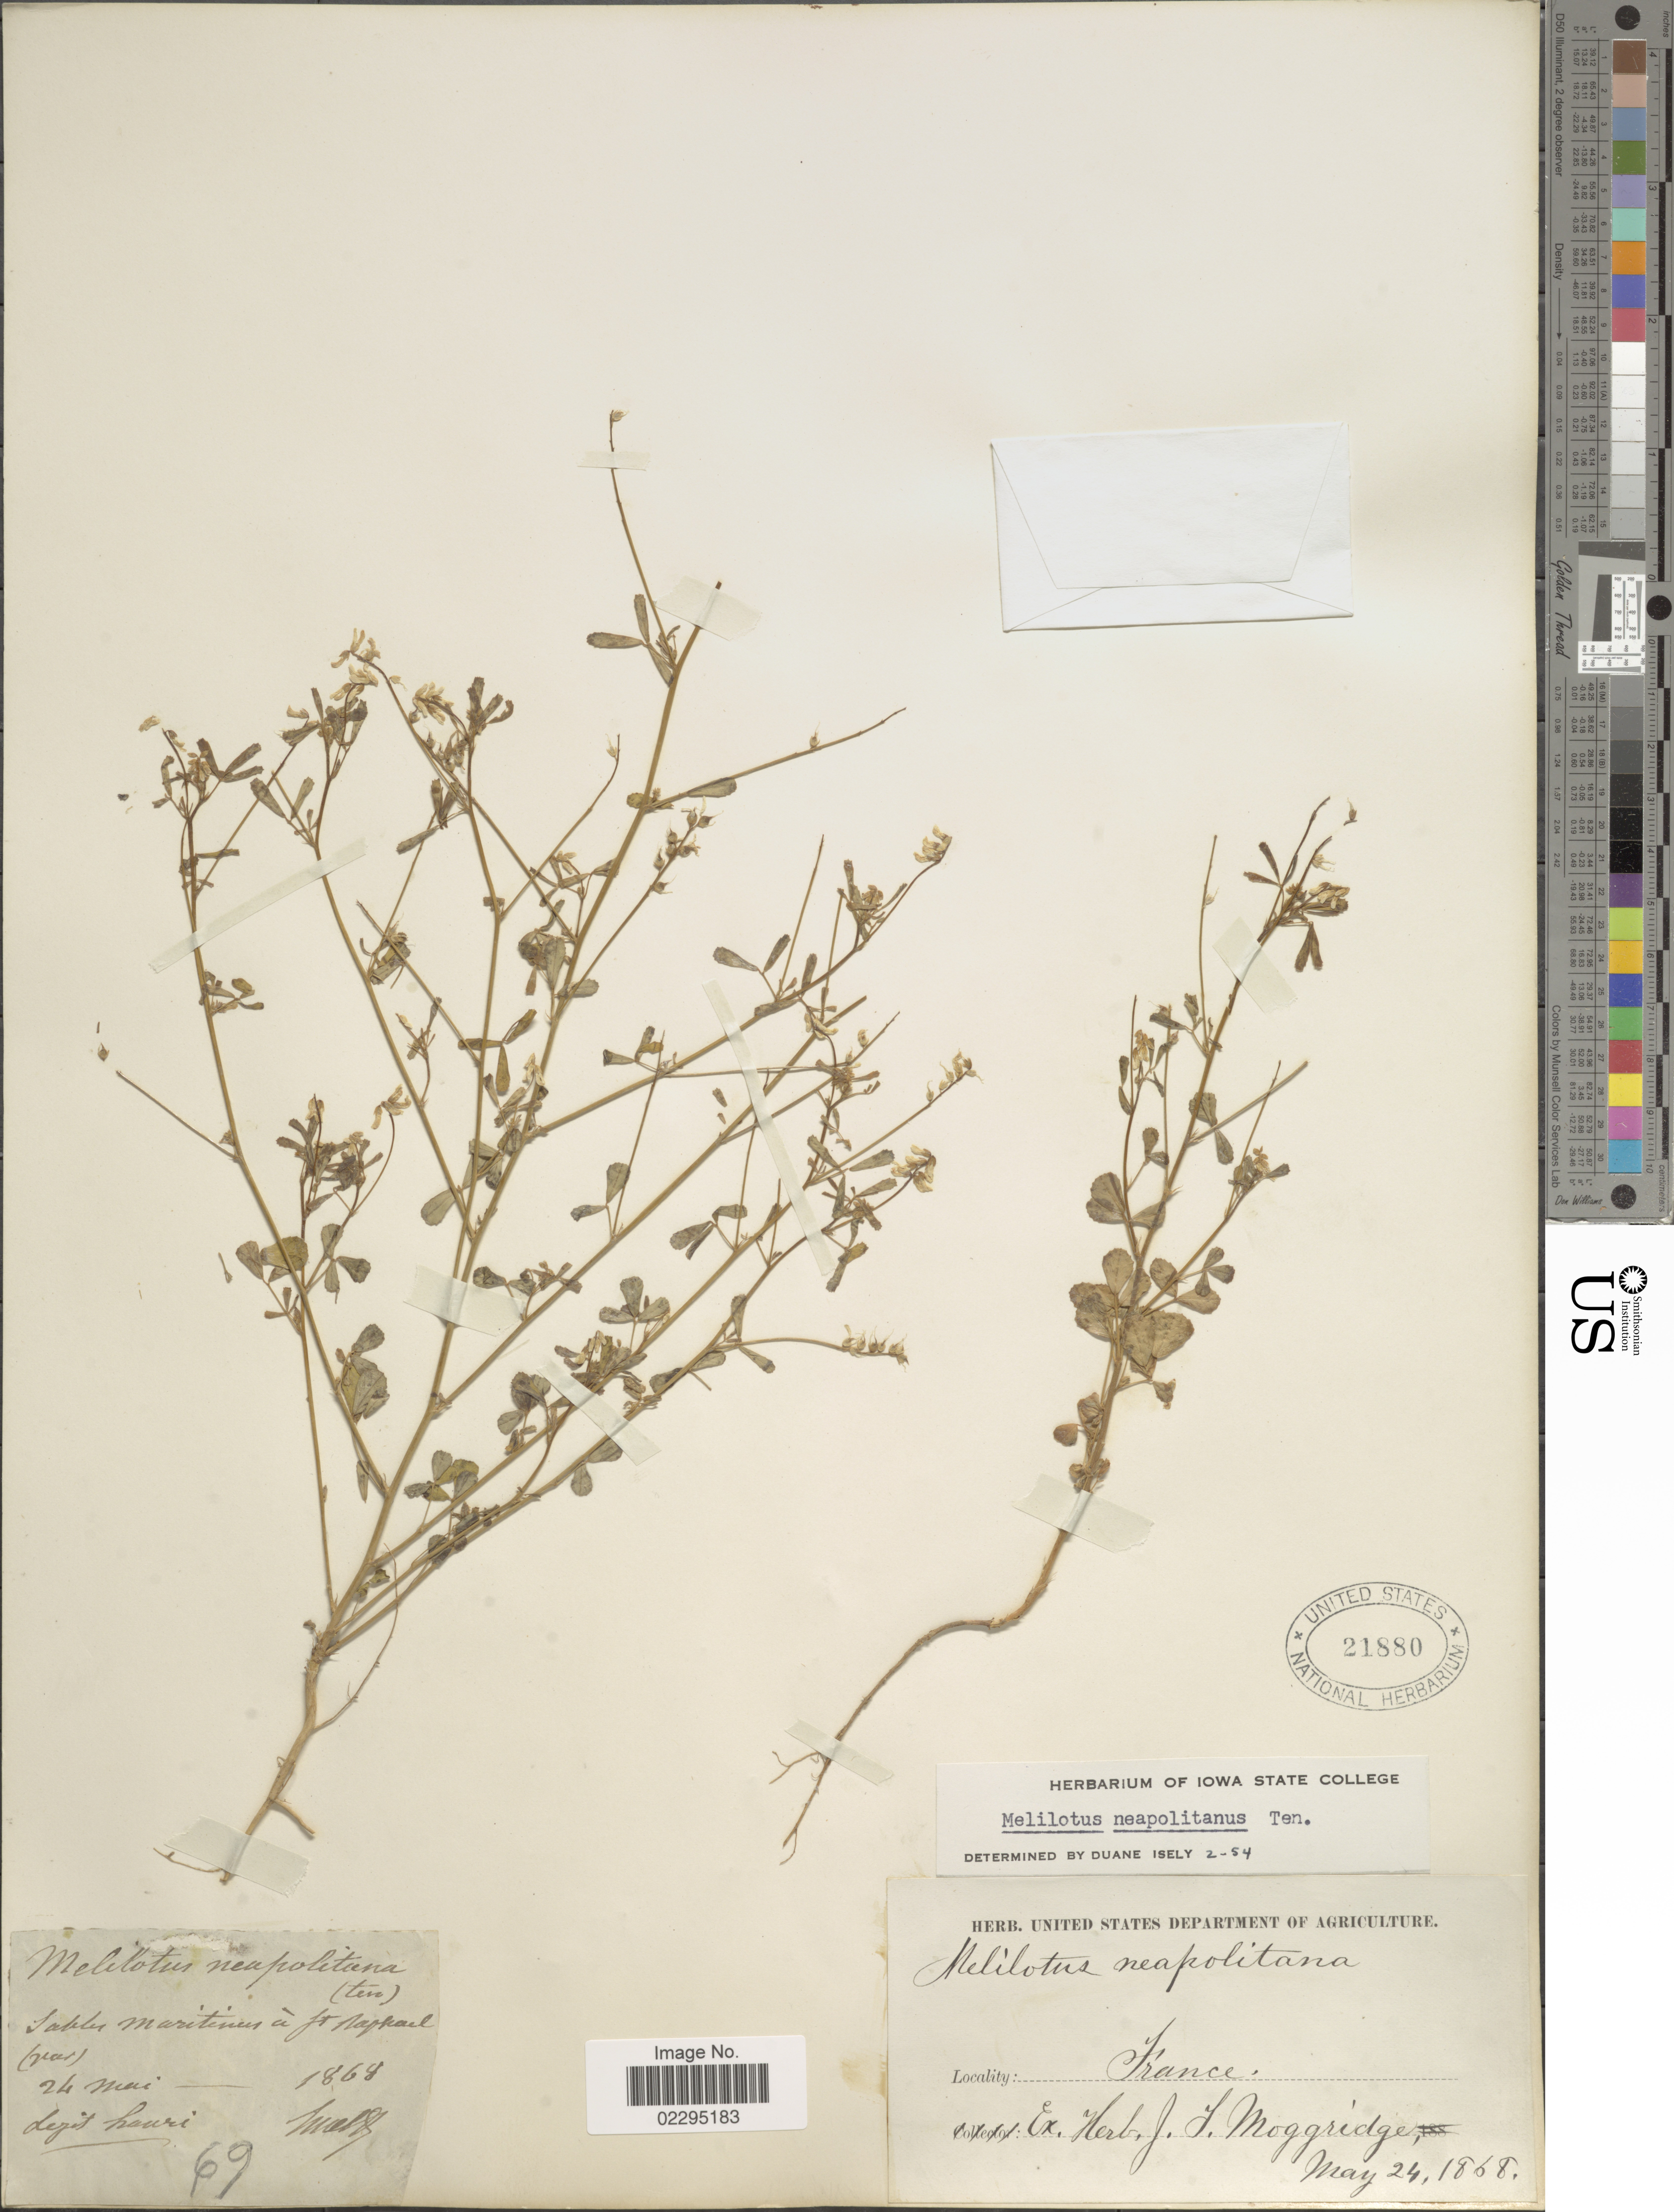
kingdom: Plantae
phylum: Tracheophyta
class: Magnoliopsida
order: Fabales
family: Fabaceae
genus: Melilotus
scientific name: Melilotus neapolitana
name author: Ten.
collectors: Huetz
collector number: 69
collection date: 1868-05-24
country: France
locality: Sables maritimis a fr. Napreol (var.) [interpreted]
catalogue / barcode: US 21880